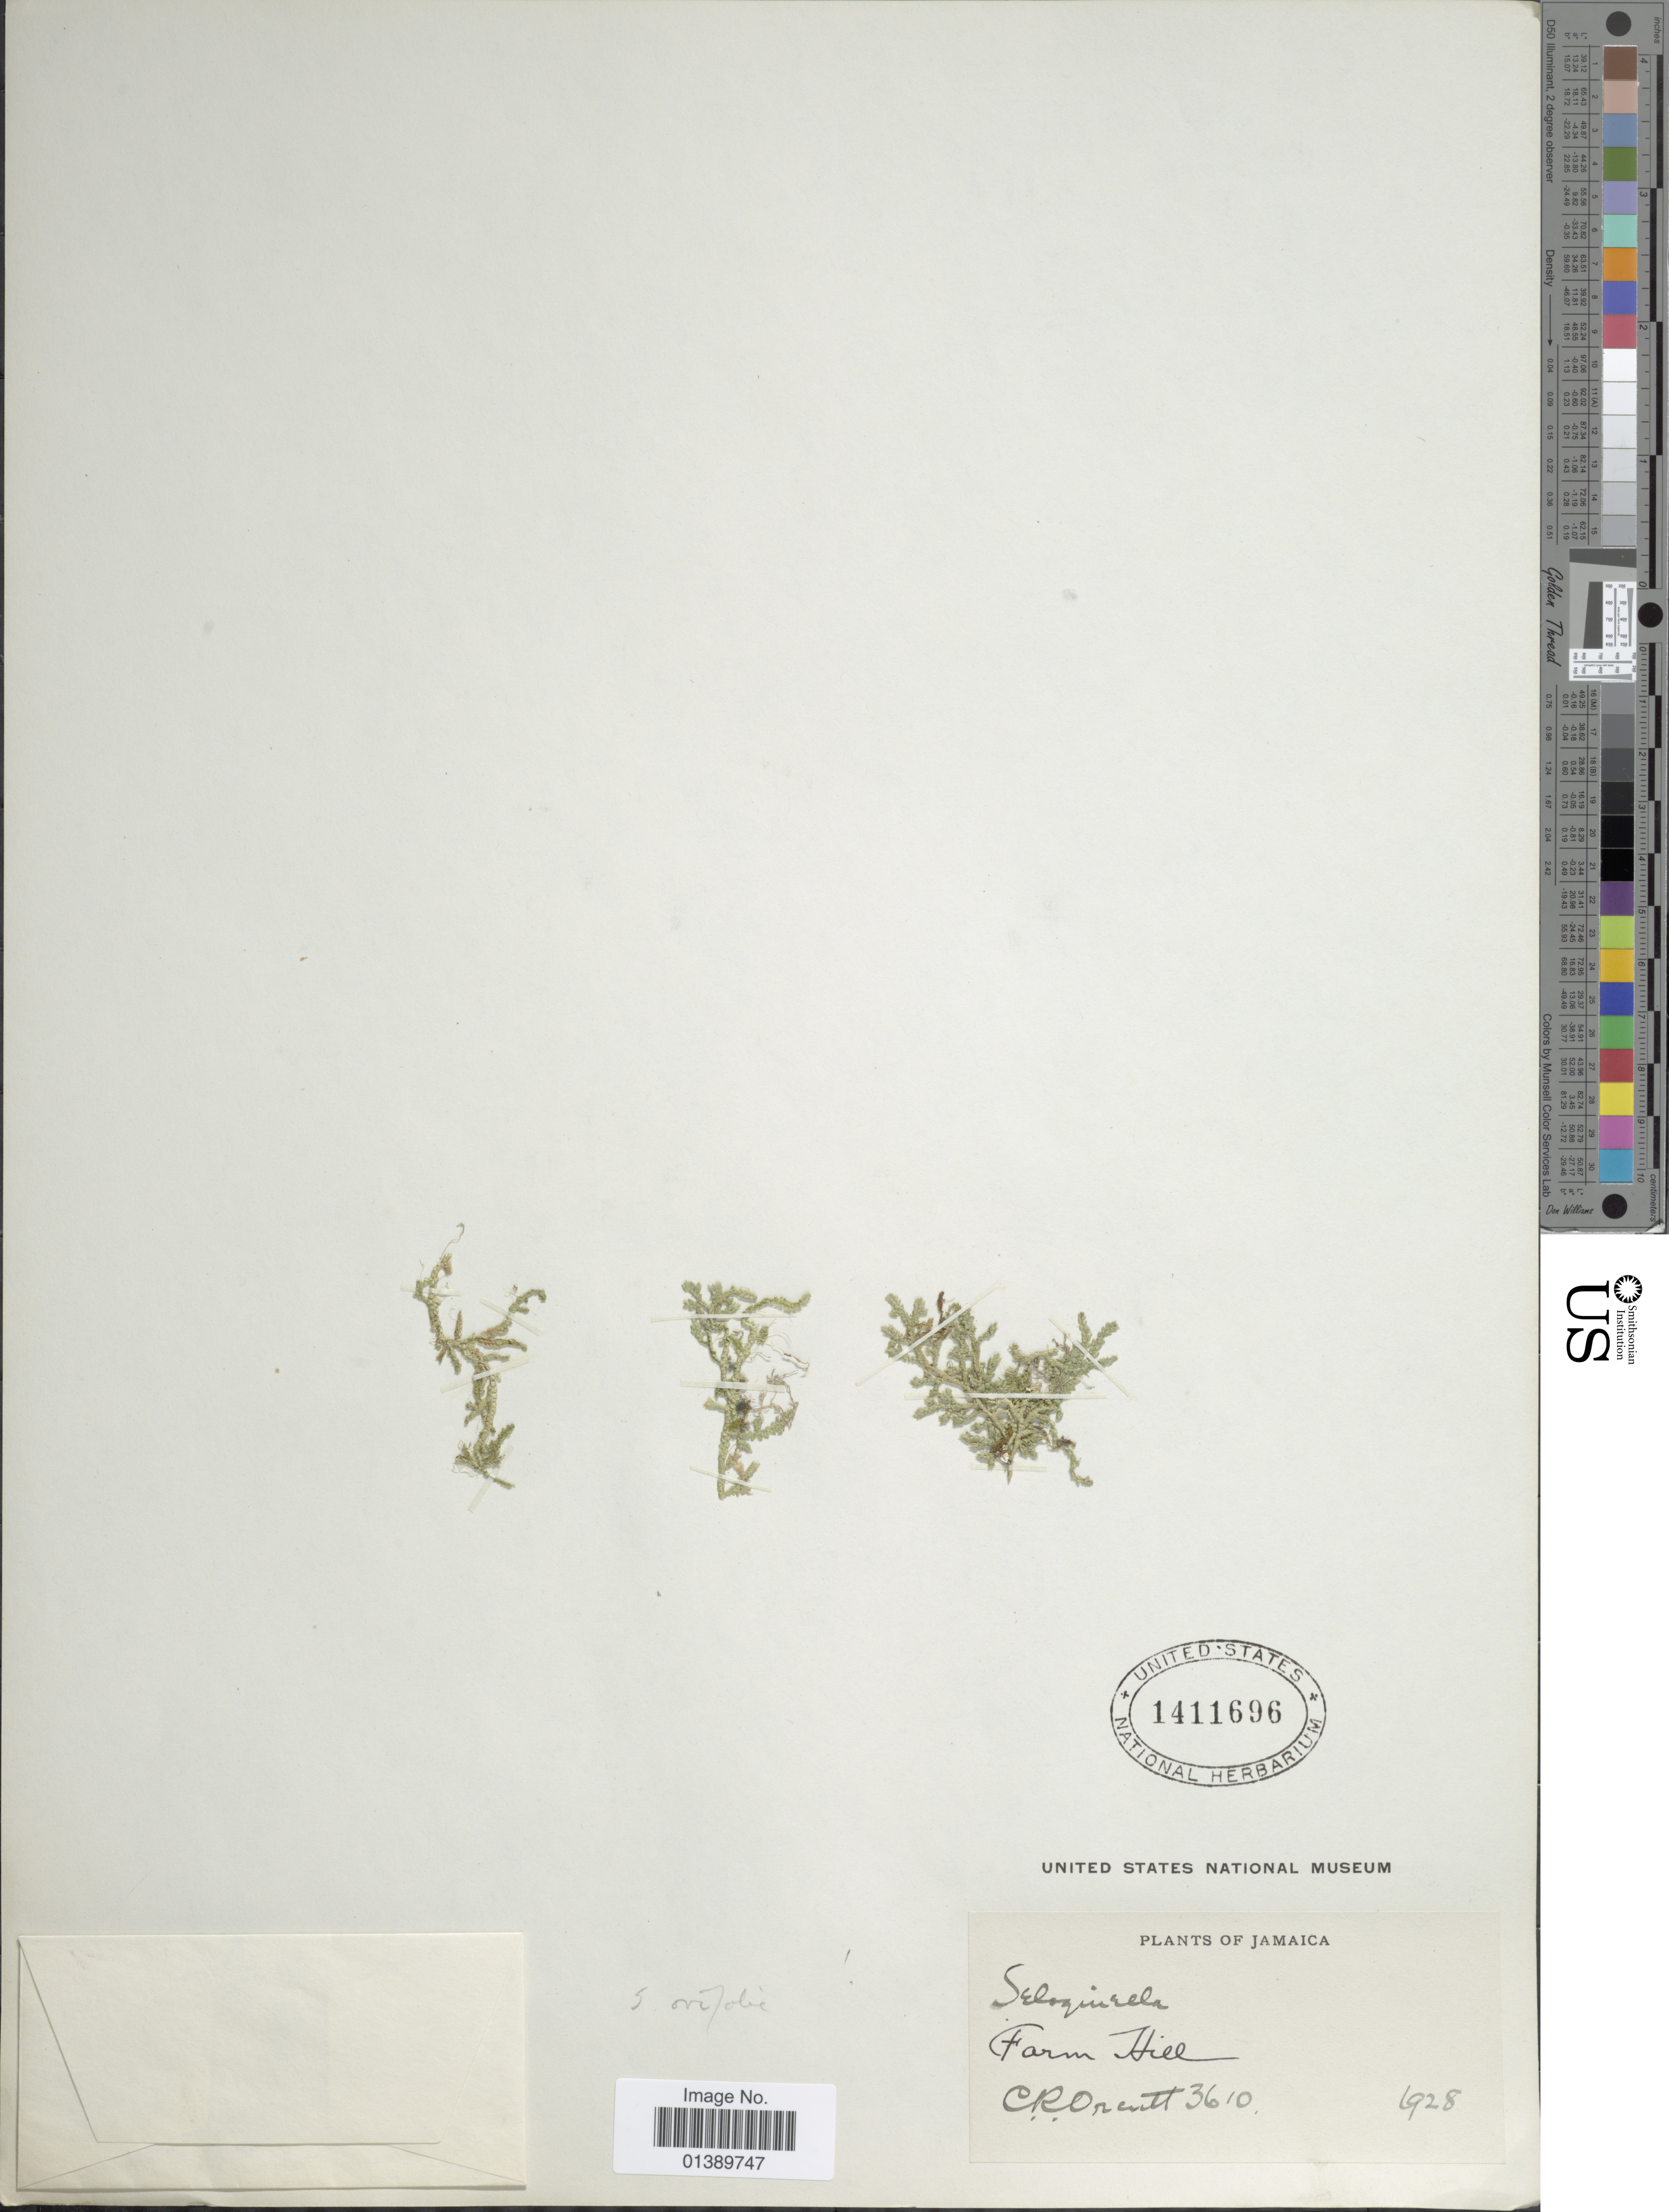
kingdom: Plantae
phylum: Tracheophyta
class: Lycopodiopsida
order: Selaginellales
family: Selaginellaceae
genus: Selaginella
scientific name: Selaginella ovifolia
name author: Baker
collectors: C. R. Orcutt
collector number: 3610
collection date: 1928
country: Jamaica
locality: Farm Hill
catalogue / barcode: US 1411696